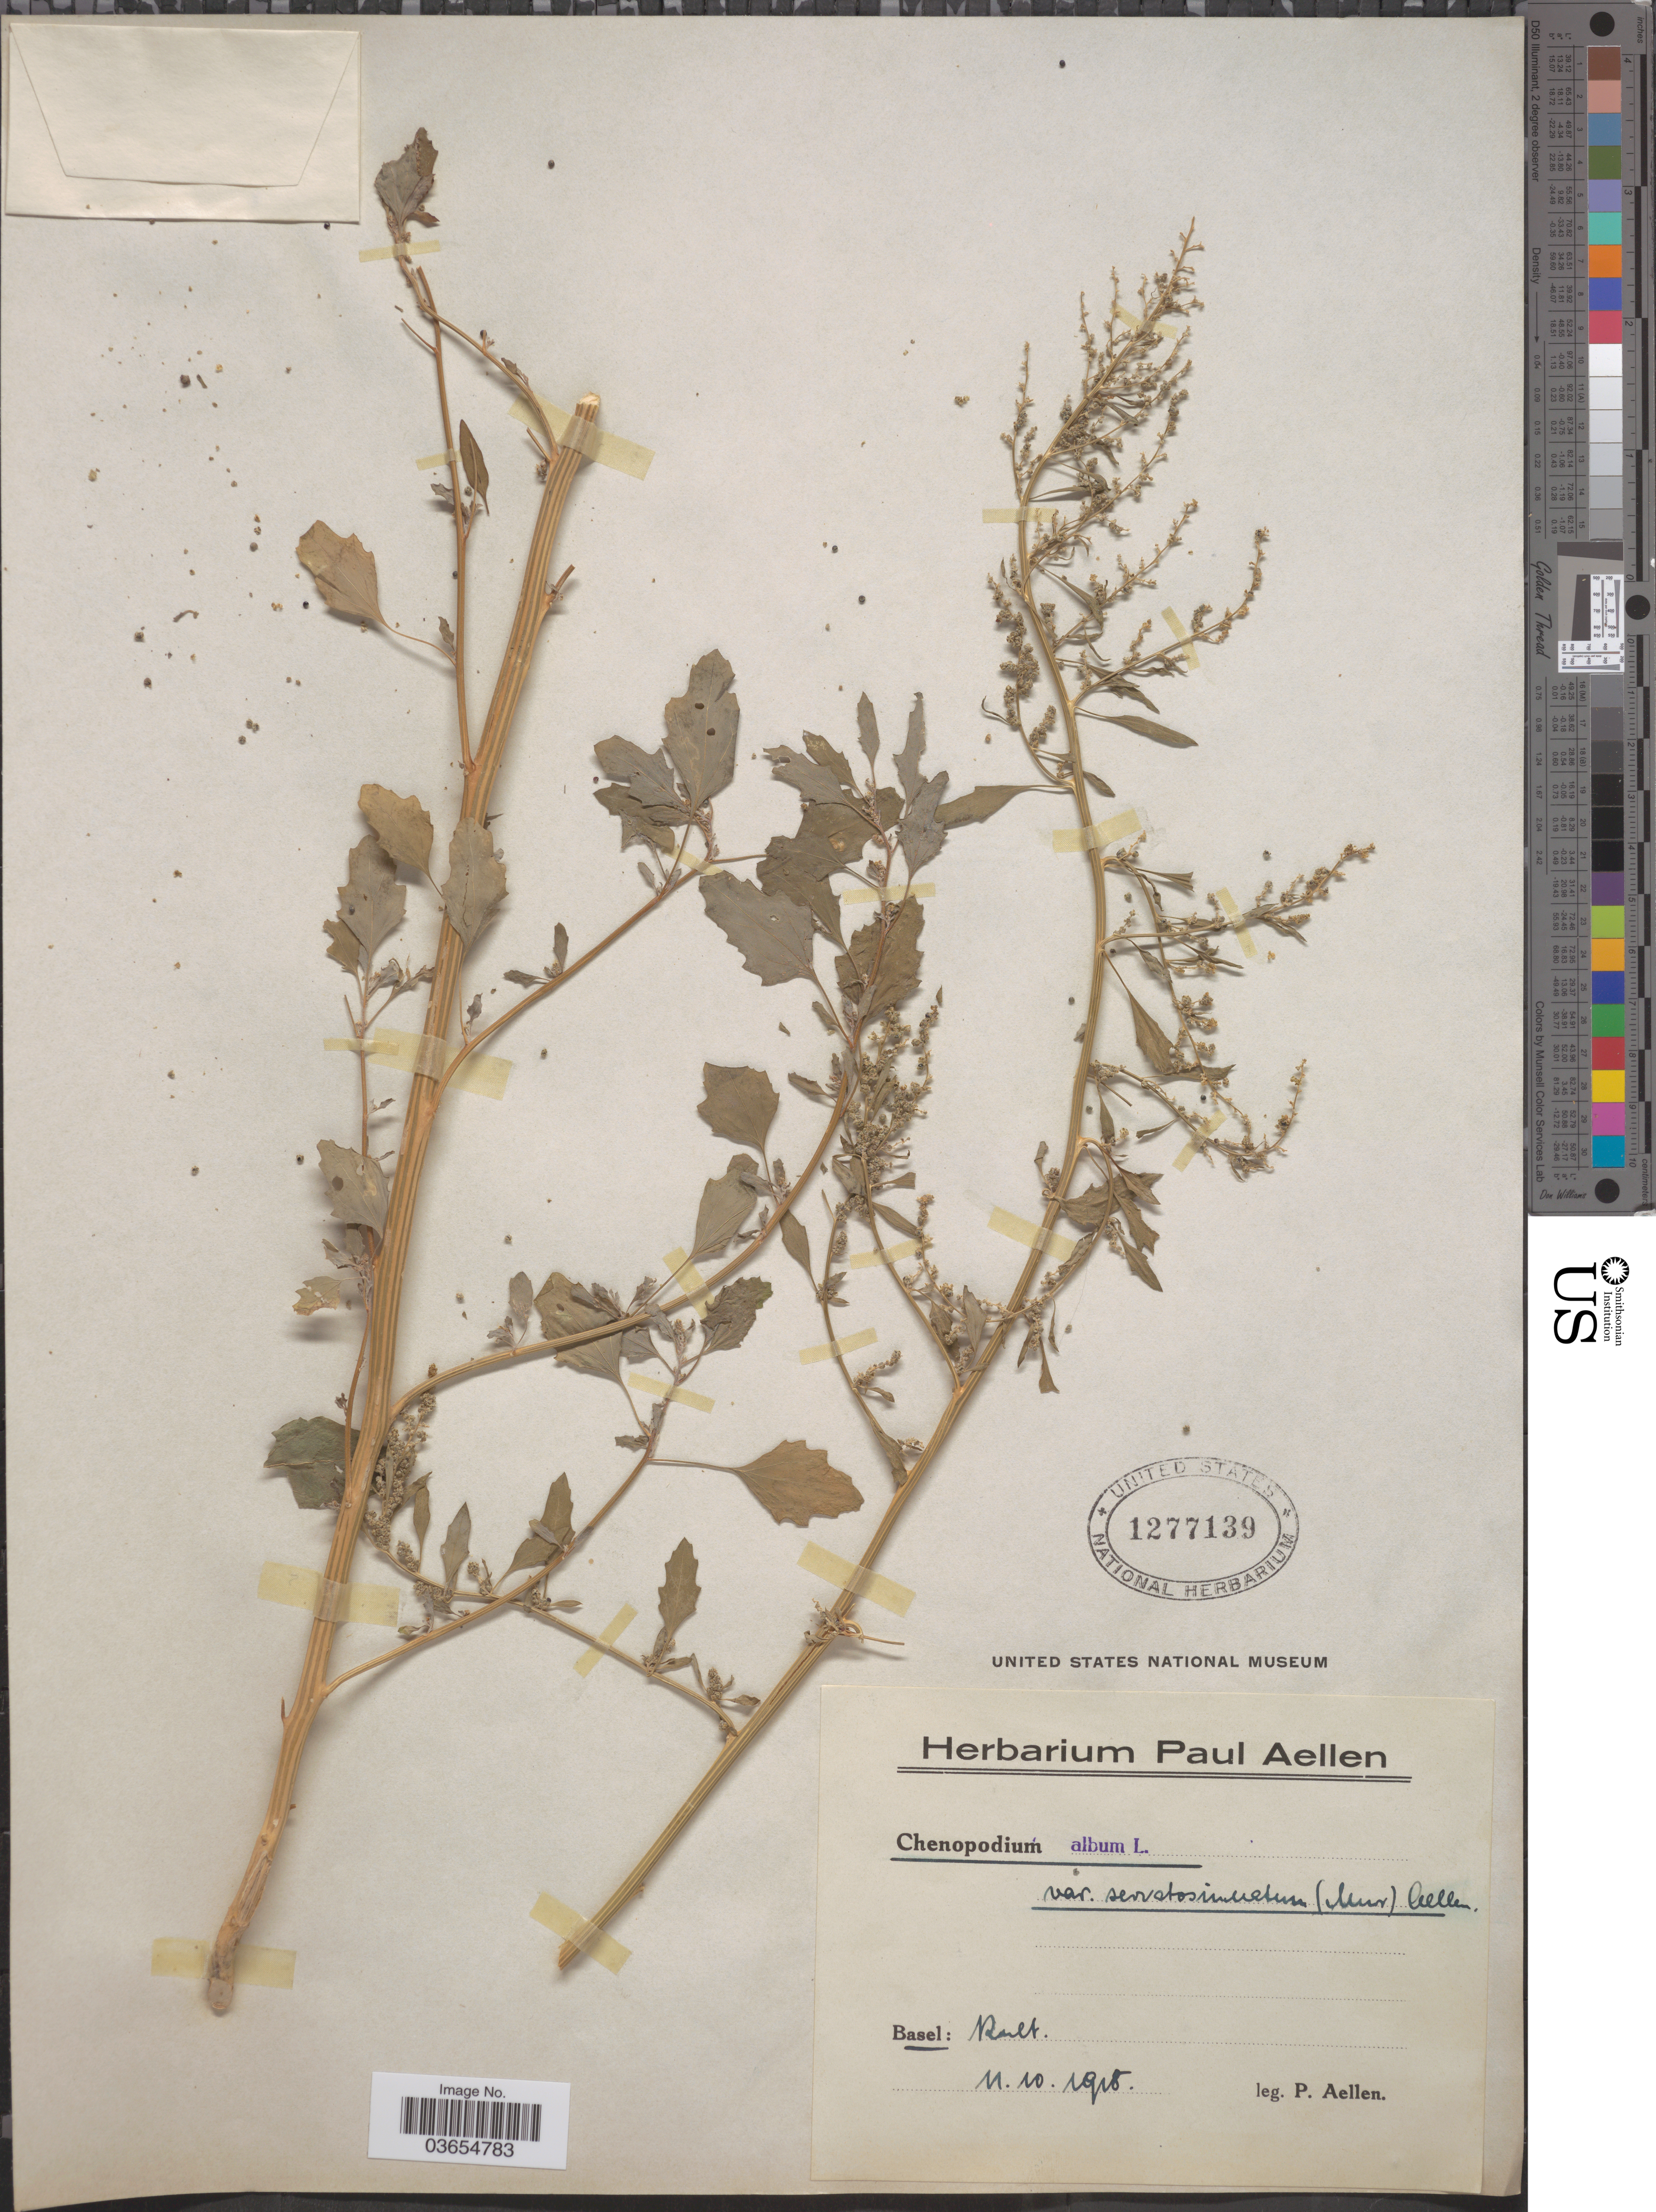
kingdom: Plantae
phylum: Tracheophyta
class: Magnoliopsida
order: Caryophyllales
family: Amaranthaceae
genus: Chenopodium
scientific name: Chenopodium album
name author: L.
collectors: P. Aellen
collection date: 1918-10-11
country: Switzerland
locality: Basel: kult.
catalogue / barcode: US 1277139